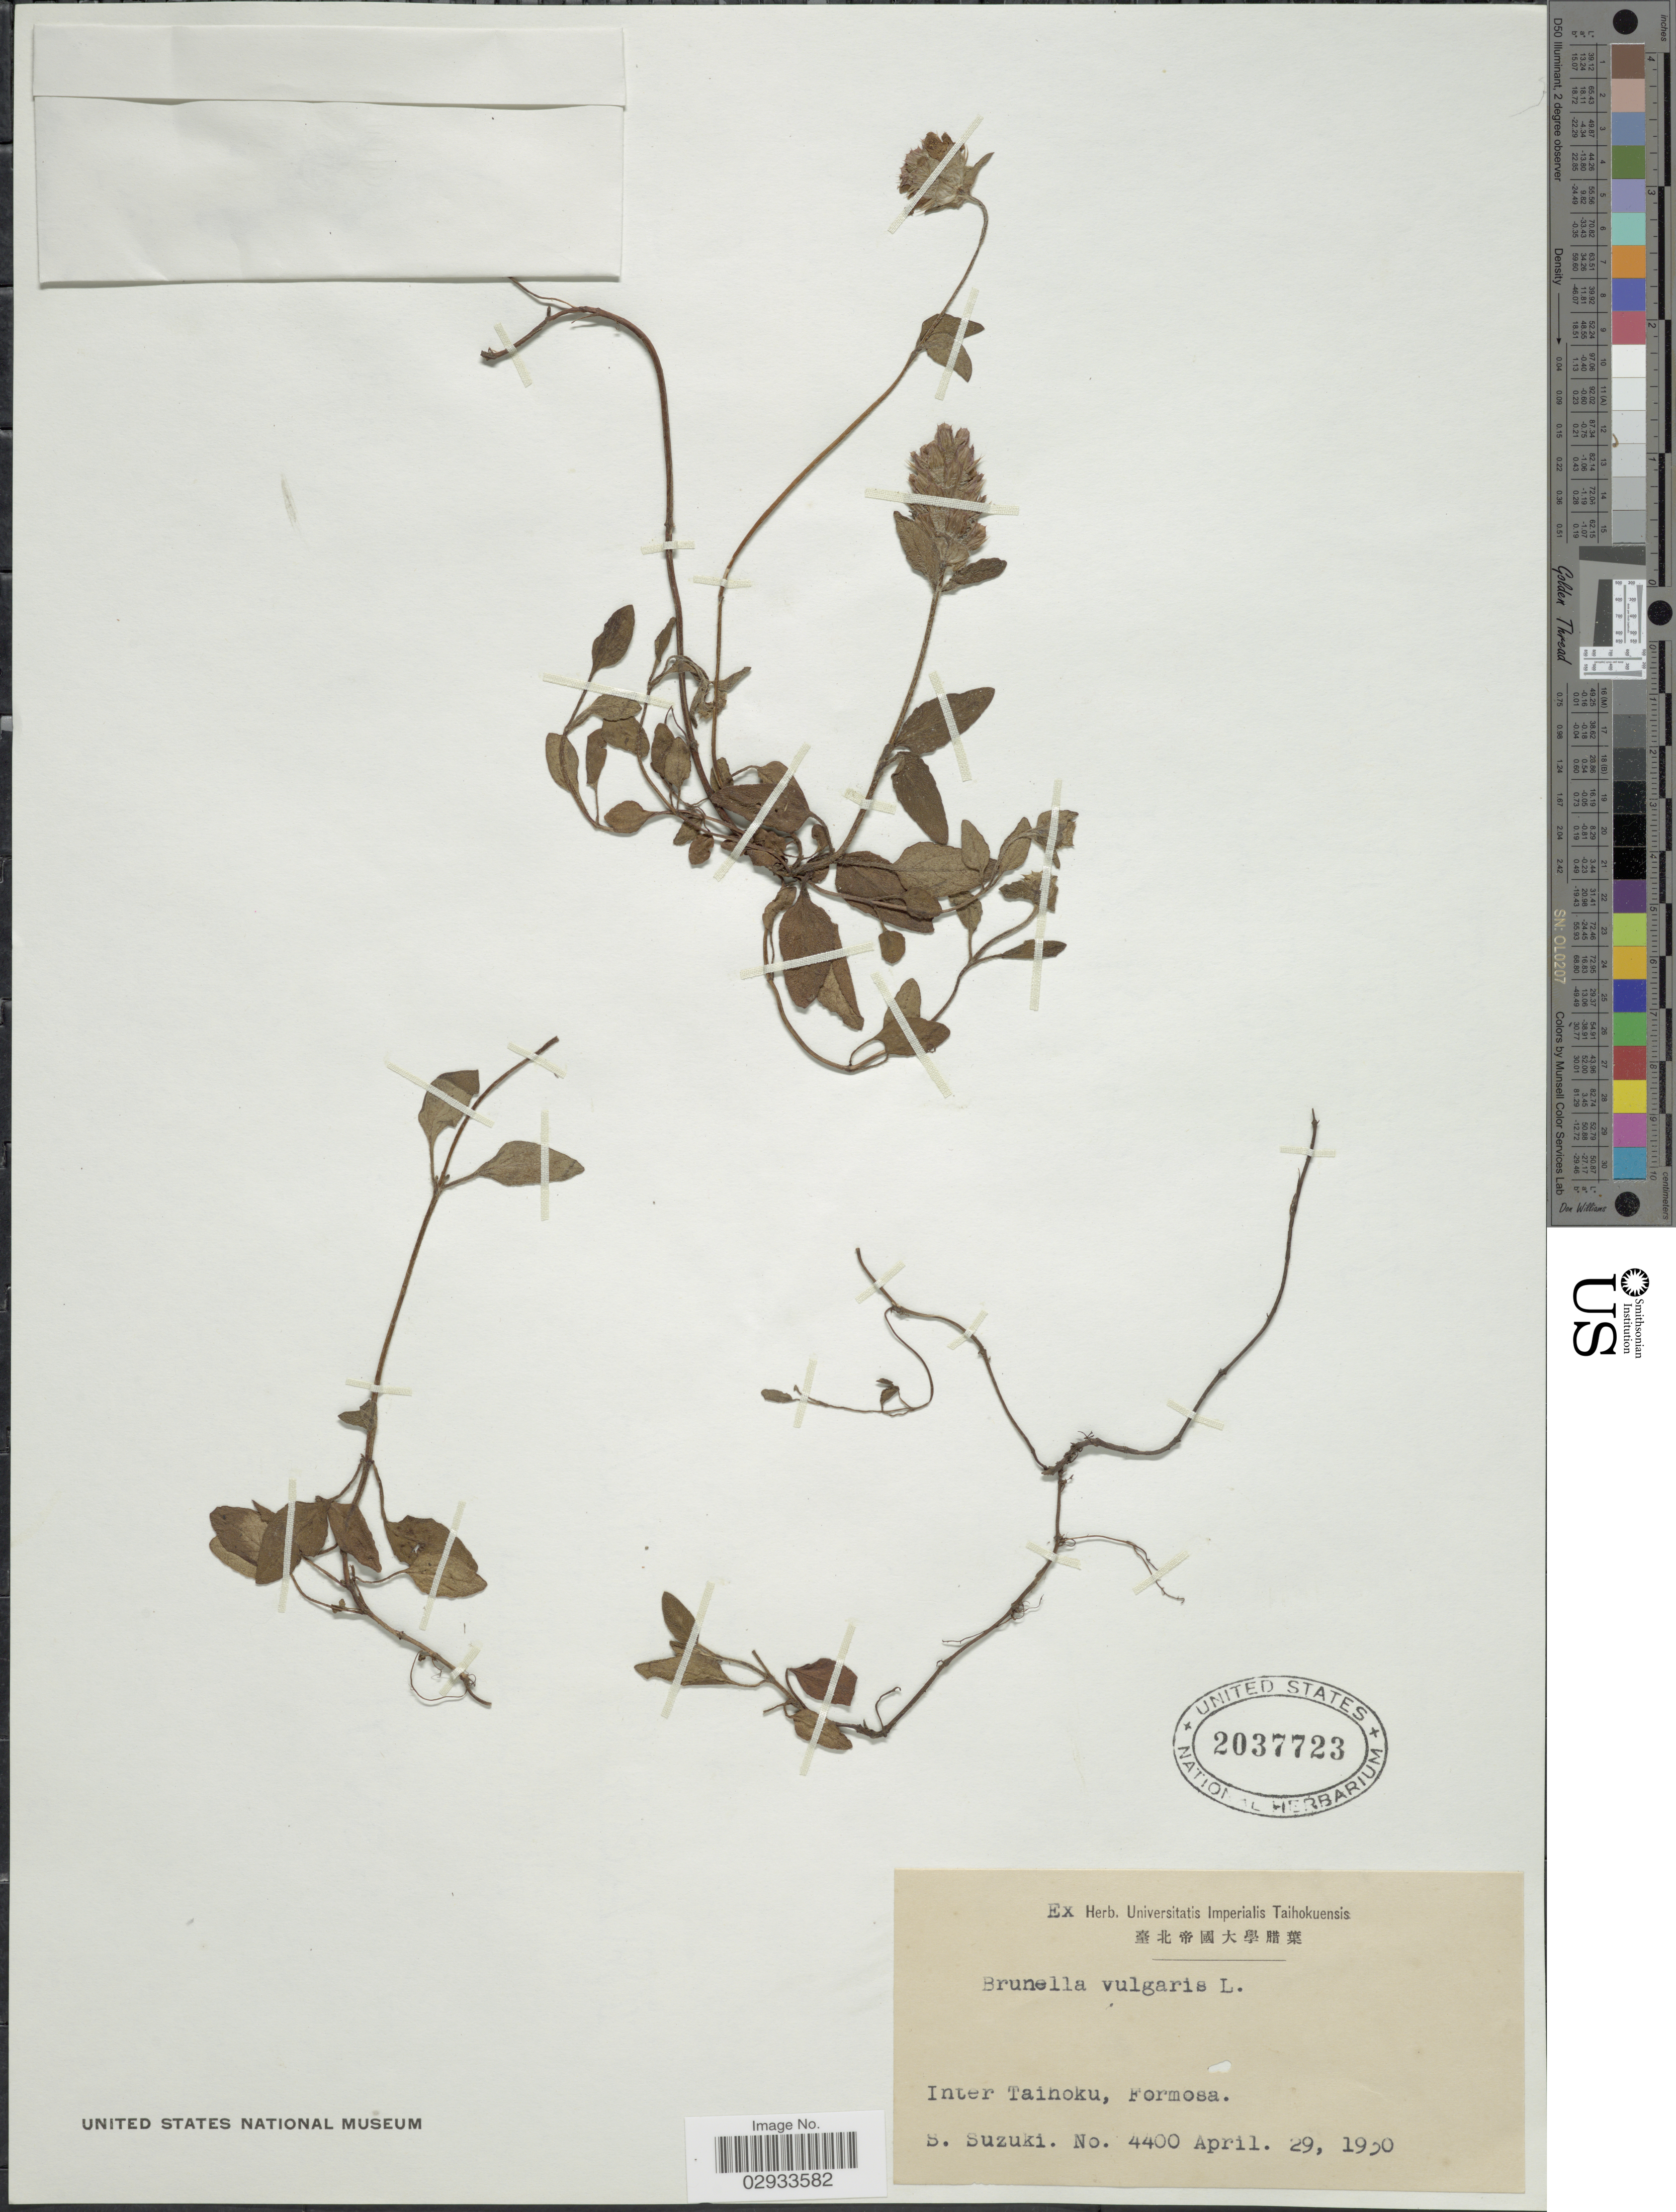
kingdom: Plantae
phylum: Tracheophyta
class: Magnoliopsida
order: Lamiales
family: Lamiaceae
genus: Prunella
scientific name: Prunella vulgaris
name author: L.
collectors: S. Suzuki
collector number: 4400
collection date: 1930-04-29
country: Taiwan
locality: Inter Taihoku, Formosa.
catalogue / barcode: US 2037723